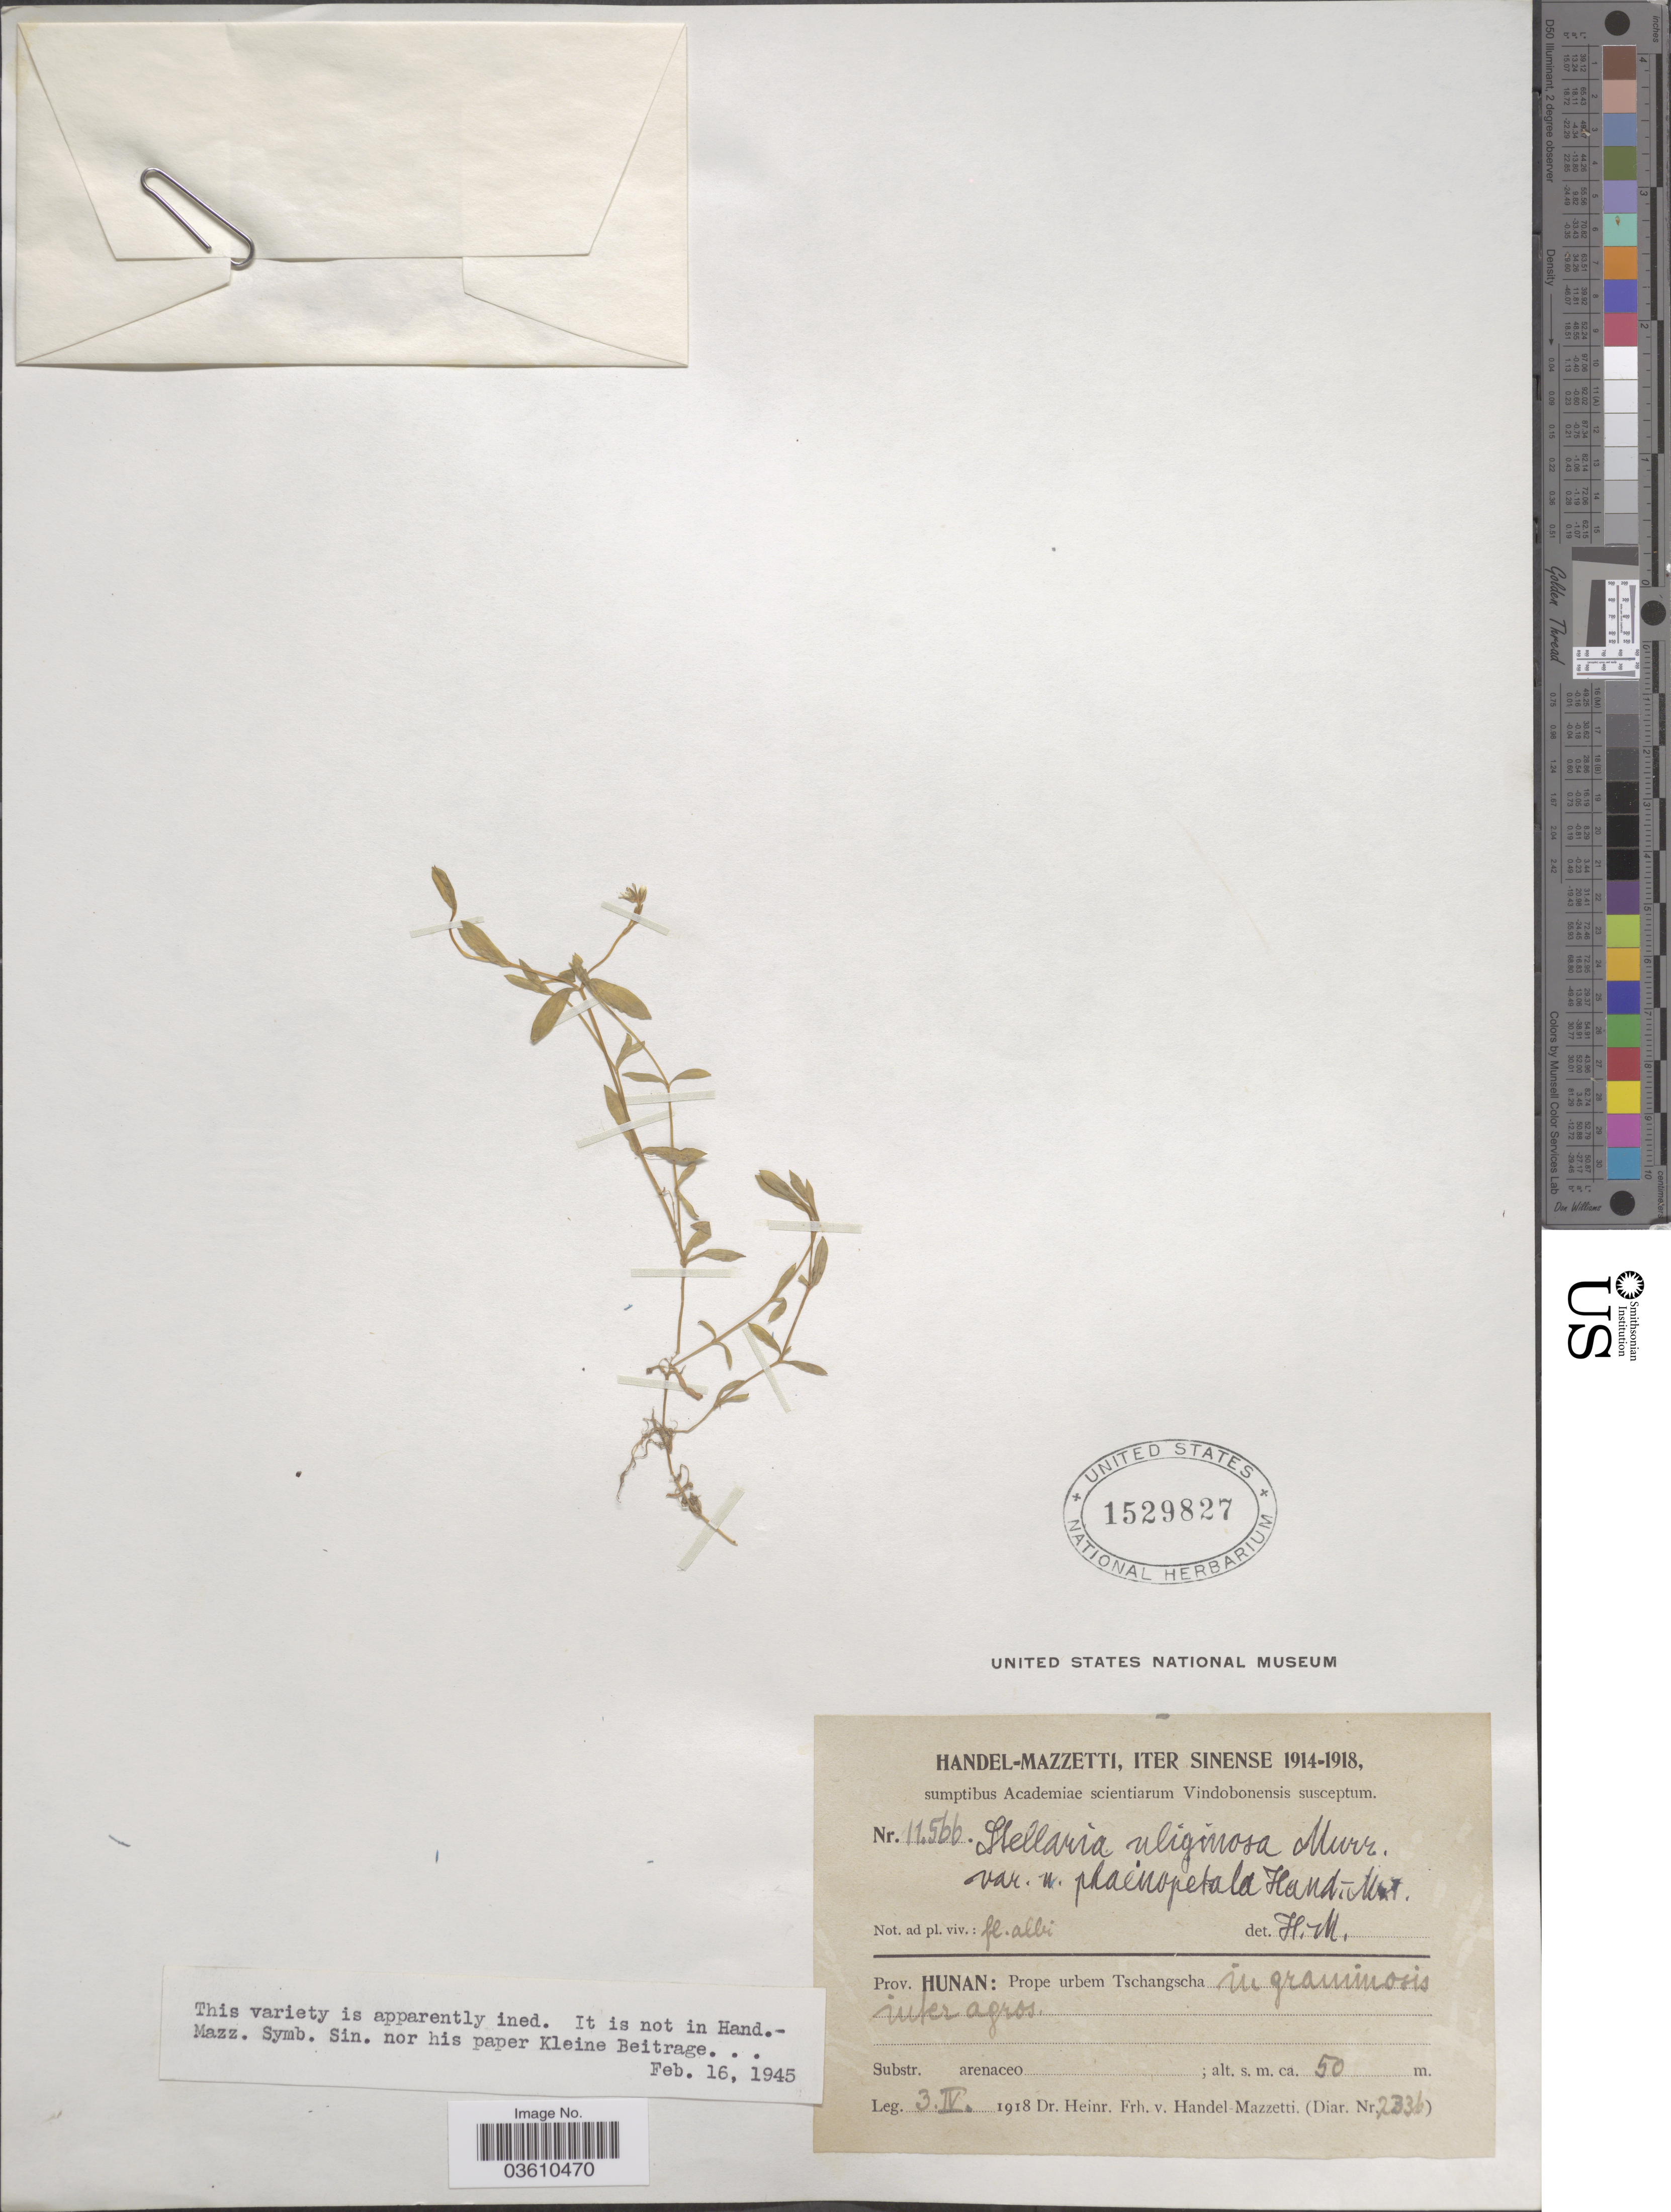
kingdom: Plantae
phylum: Tracheophyta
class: Magnoliopsida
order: Caryophyllales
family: Caryophyllaceae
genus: Stellaria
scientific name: Stellaria alsinoides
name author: Boiss. & Buhse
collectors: H. Handel-Mazzetti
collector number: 11566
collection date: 1918-04-03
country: China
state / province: Hunan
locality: Prope urbem Tschangscha.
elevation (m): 50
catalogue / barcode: US 1529827